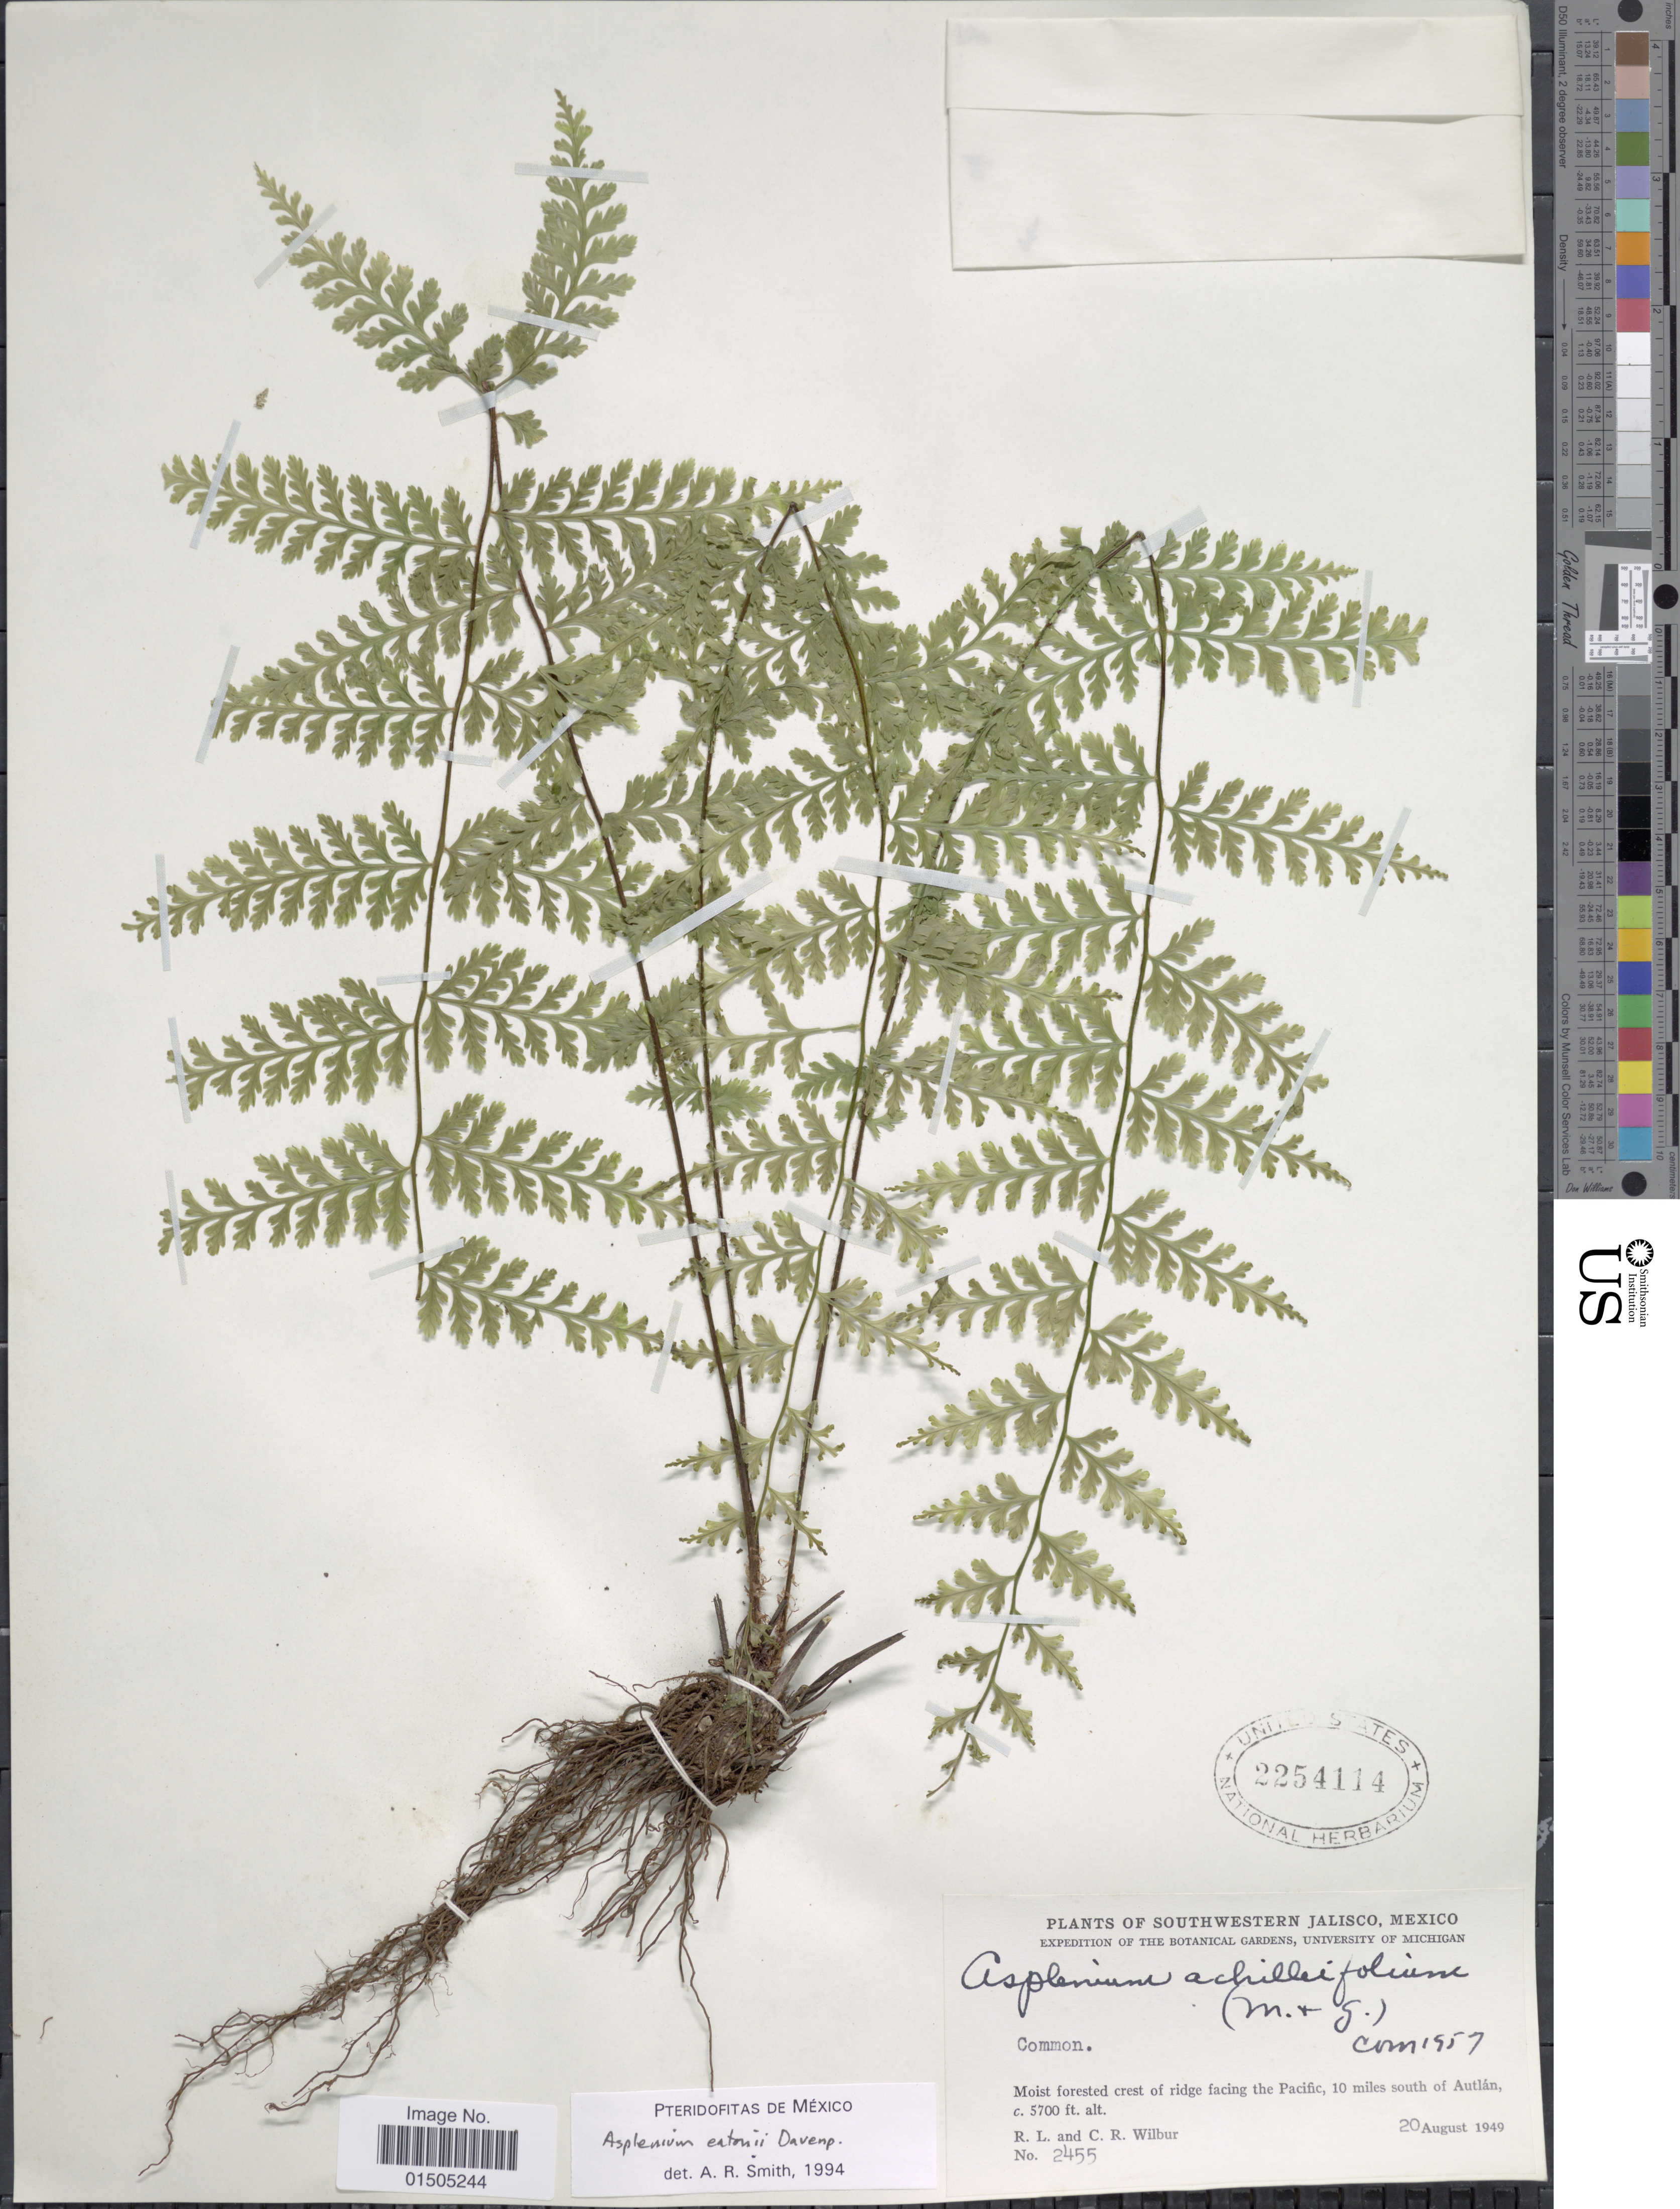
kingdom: Plantae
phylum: Tracheophyta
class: Polypodiopsida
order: Polypodiales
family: Aspleniaceae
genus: Asplenium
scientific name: Asplenium achilleifolium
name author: (M. Martens & Galeotti) Liebm.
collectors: R. L. Wilbur & C. Wilbur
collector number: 2455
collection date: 1949-08-20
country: Mexico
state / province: Jalisco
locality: Southwestern Jalisco. Moist forested crest of ridge facing the Pacific, 10 miles south of Autlán.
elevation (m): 1737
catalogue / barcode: US 2254114